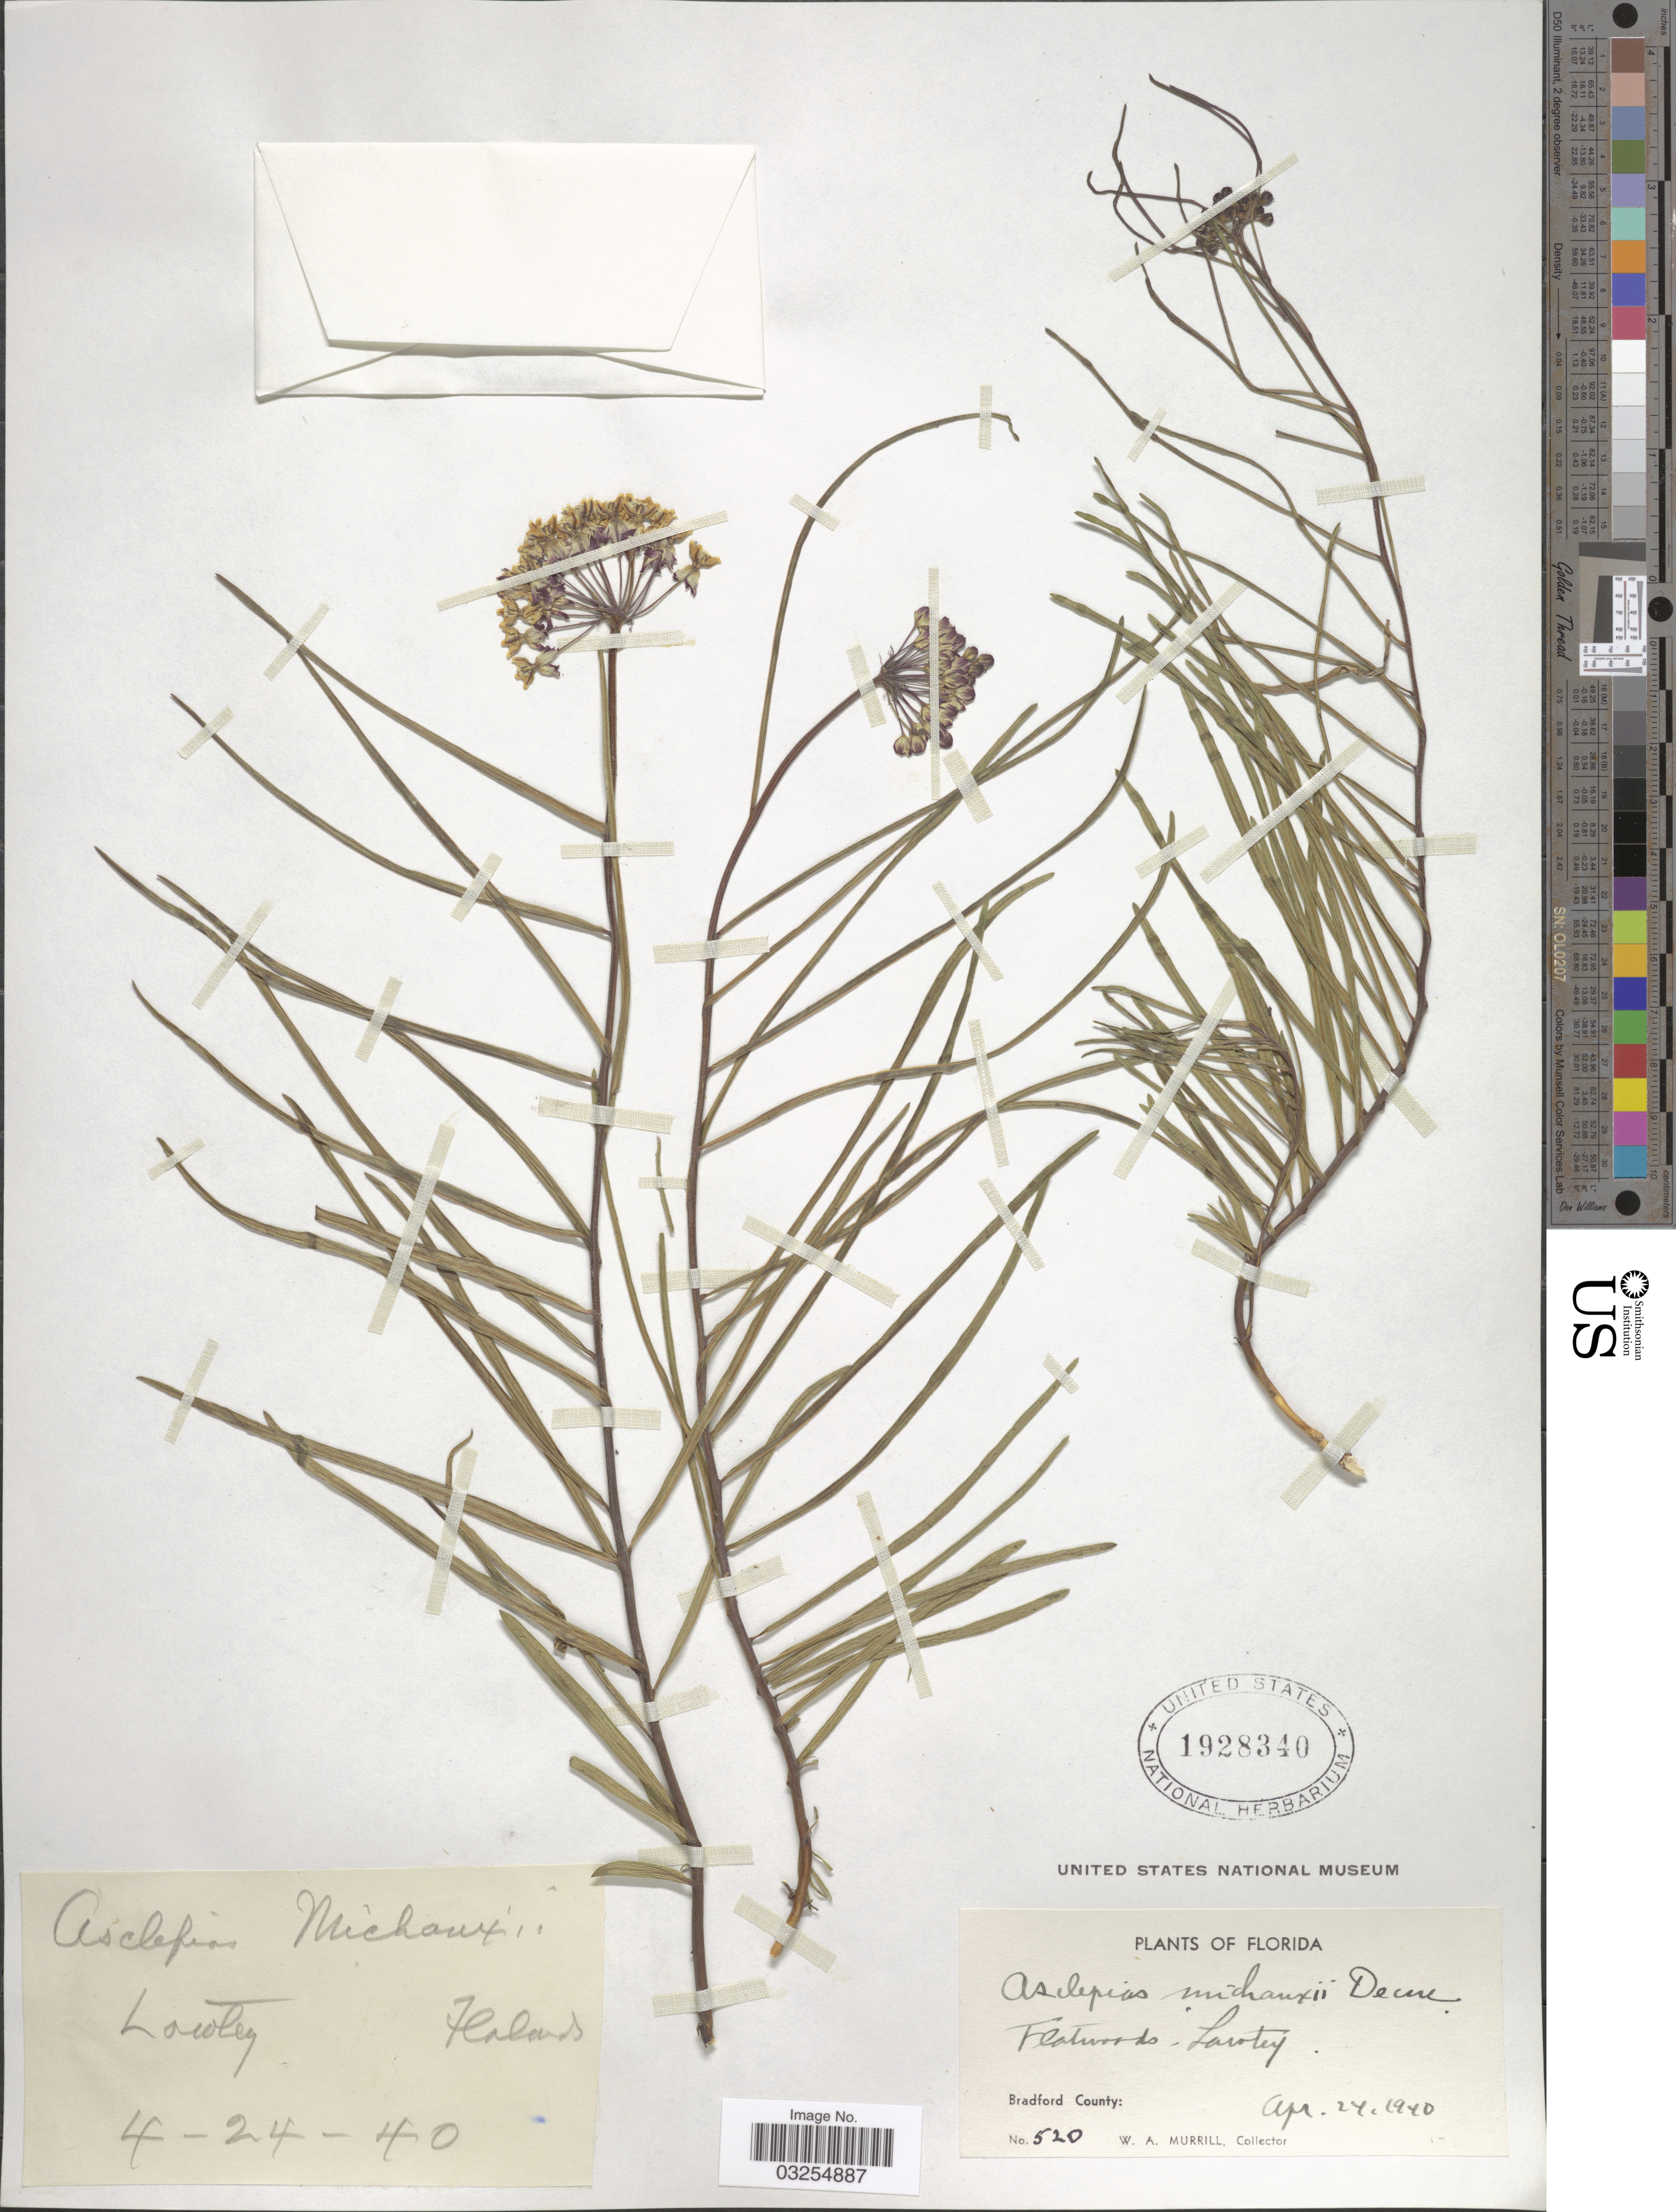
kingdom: Plantae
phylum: Tracheophyta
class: Magnoliopsida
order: Gentianales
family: Apocynaceae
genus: Asclepias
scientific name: Asclepias michauxii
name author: Decne.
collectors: W. A. Murrill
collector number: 520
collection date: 1940-04-24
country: United States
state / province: Florida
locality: Flatwoods. Lawtey. Bradford County.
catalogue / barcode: US 1928340